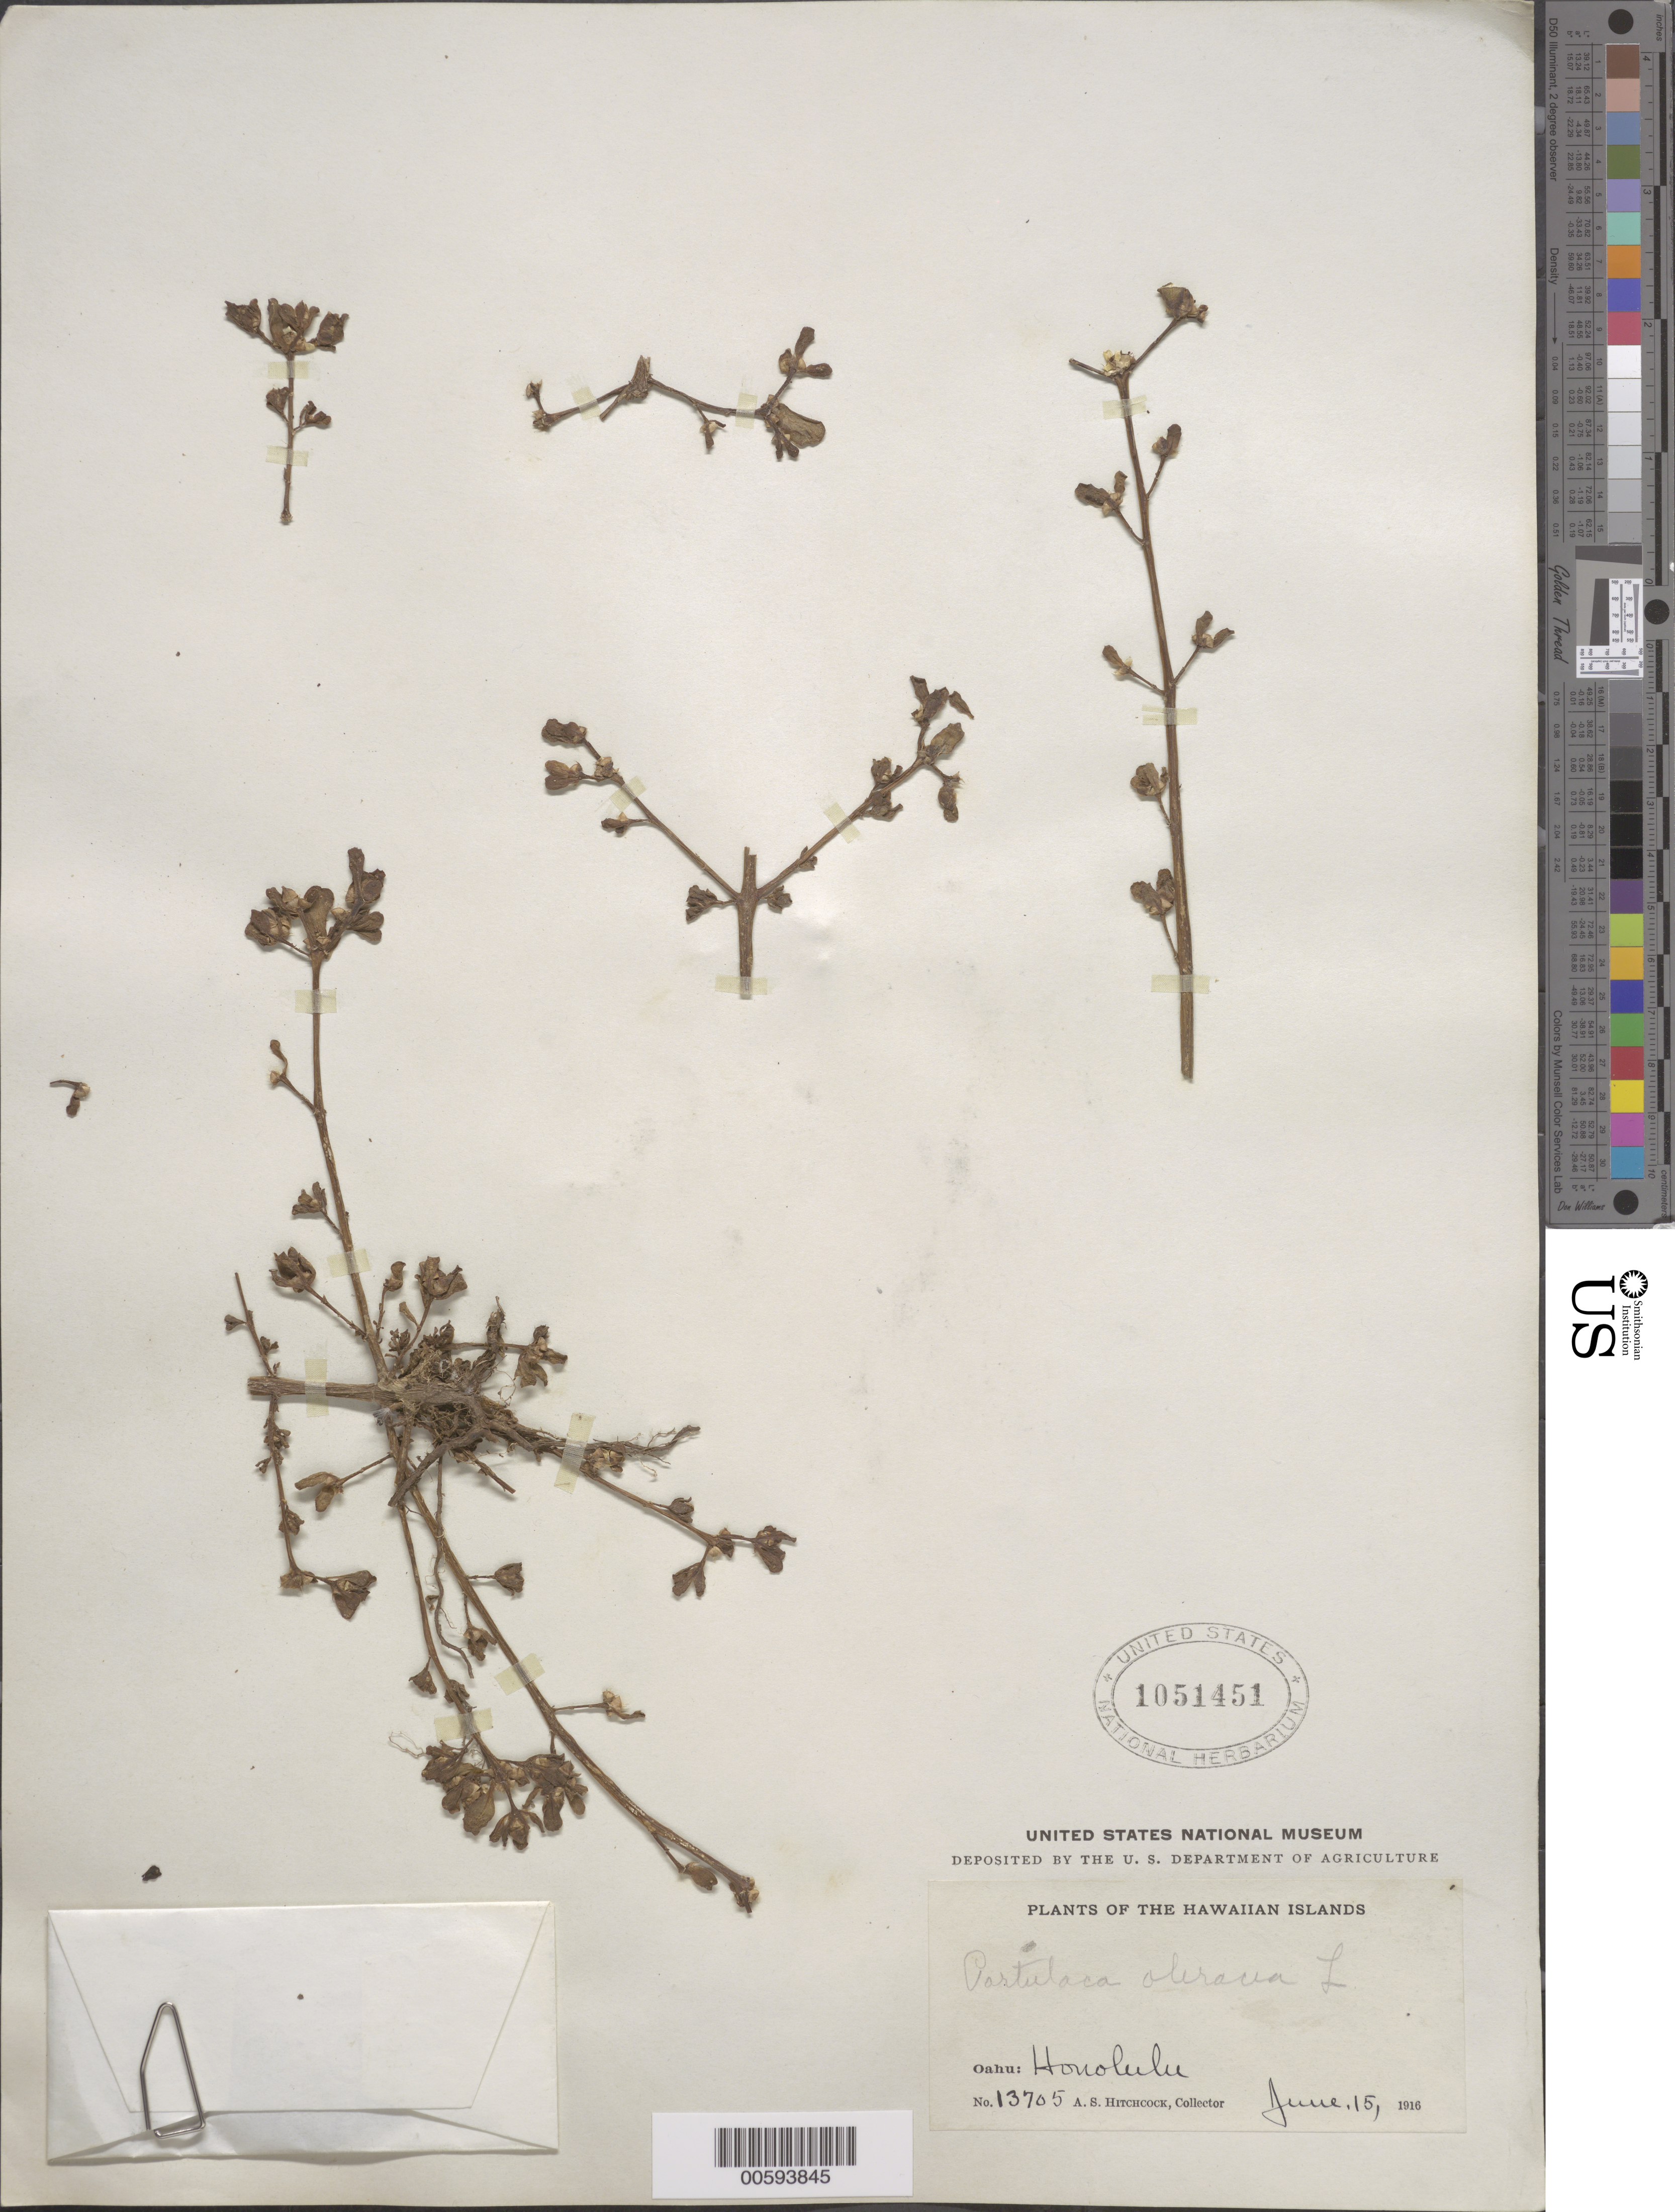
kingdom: Plantae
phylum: Tracheophyta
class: Magnoliopsida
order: Caryophyllales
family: Portulacaceae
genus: Portulaca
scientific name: Portulaca oleracea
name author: L.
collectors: A. S. Hitchcock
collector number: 13705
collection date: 1916-06-15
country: United States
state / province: Hawaii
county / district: Honolulu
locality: The Hawaiian Islands. Oahu: Honolulu.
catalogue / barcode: US 1051451